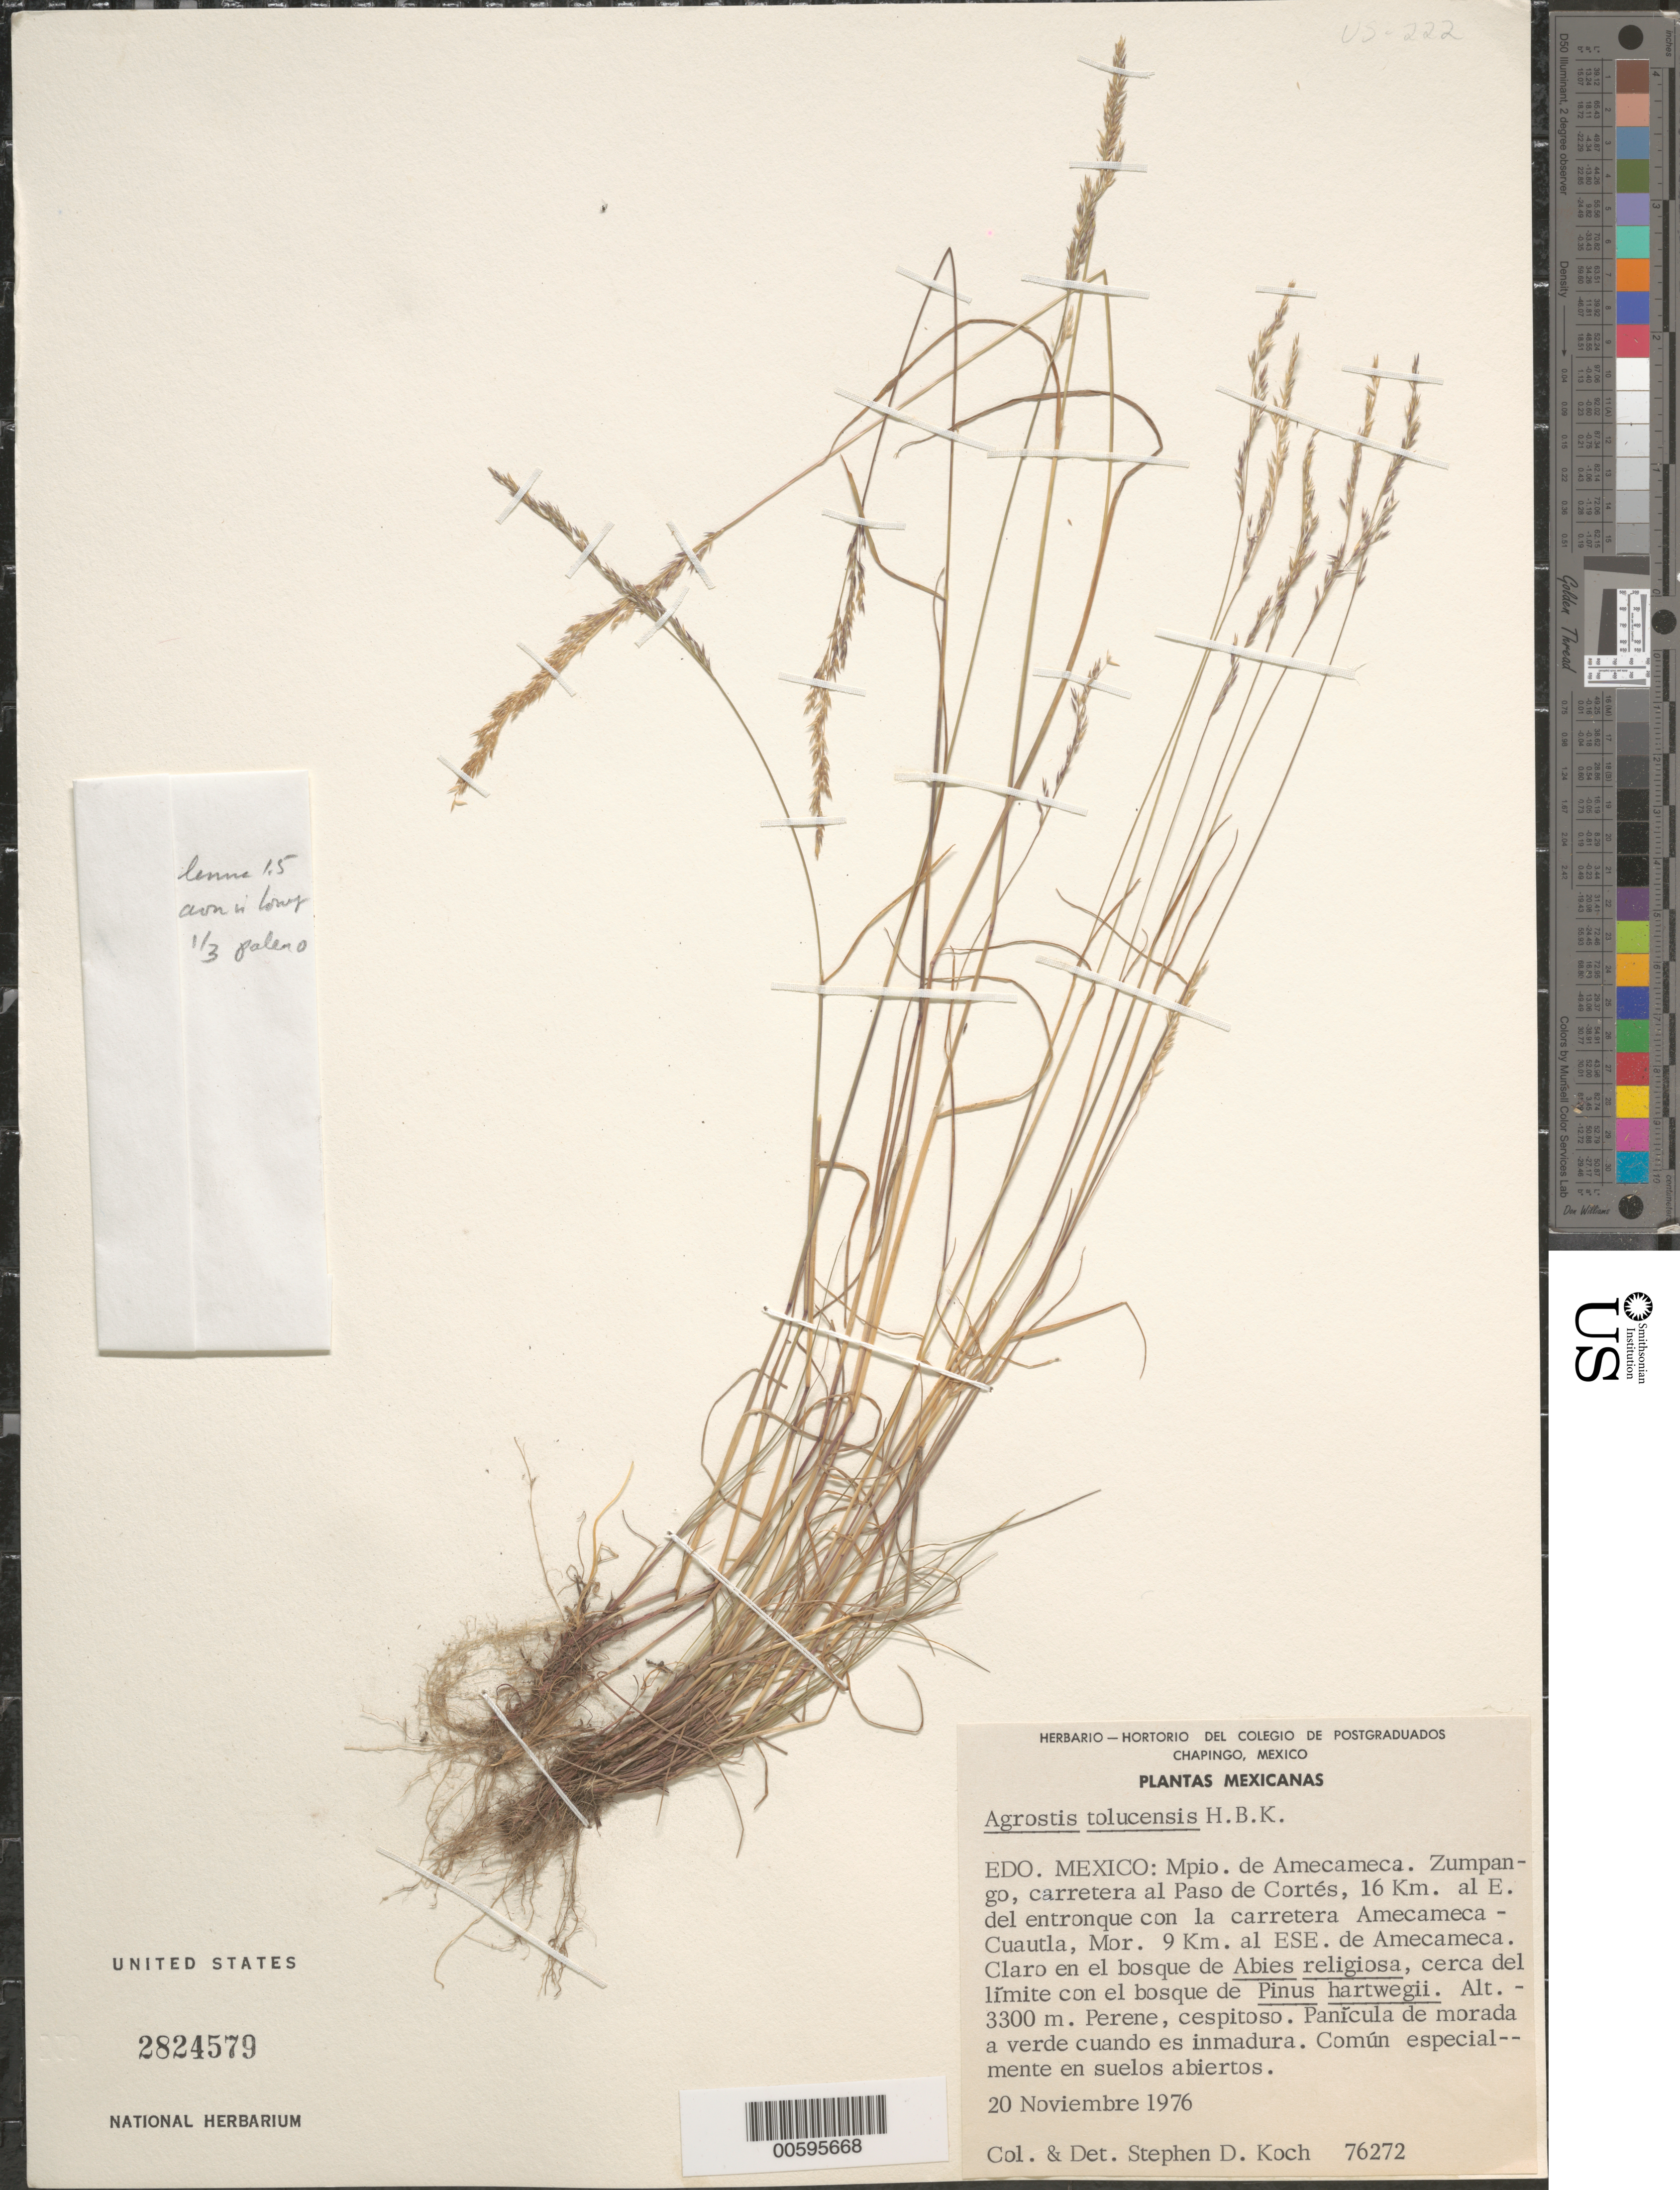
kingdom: Plantae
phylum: Tracheophyta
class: Liliopsida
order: Poales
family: Poaceae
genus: Agrostis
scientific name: Agrostis tolucensis Kunth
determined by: Koch, S. D.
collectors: S. D. Koch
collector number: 76272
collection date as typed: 20 Nov 1976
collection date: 1976-11-20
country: México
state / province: México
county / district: Amecameca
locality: Zumpango, carretera al Paso de Cortés, 16 km al E del entronque con la carretera Amecameca-Cuautla, Mor. 9...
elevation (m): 3300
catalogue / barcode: US 2824579